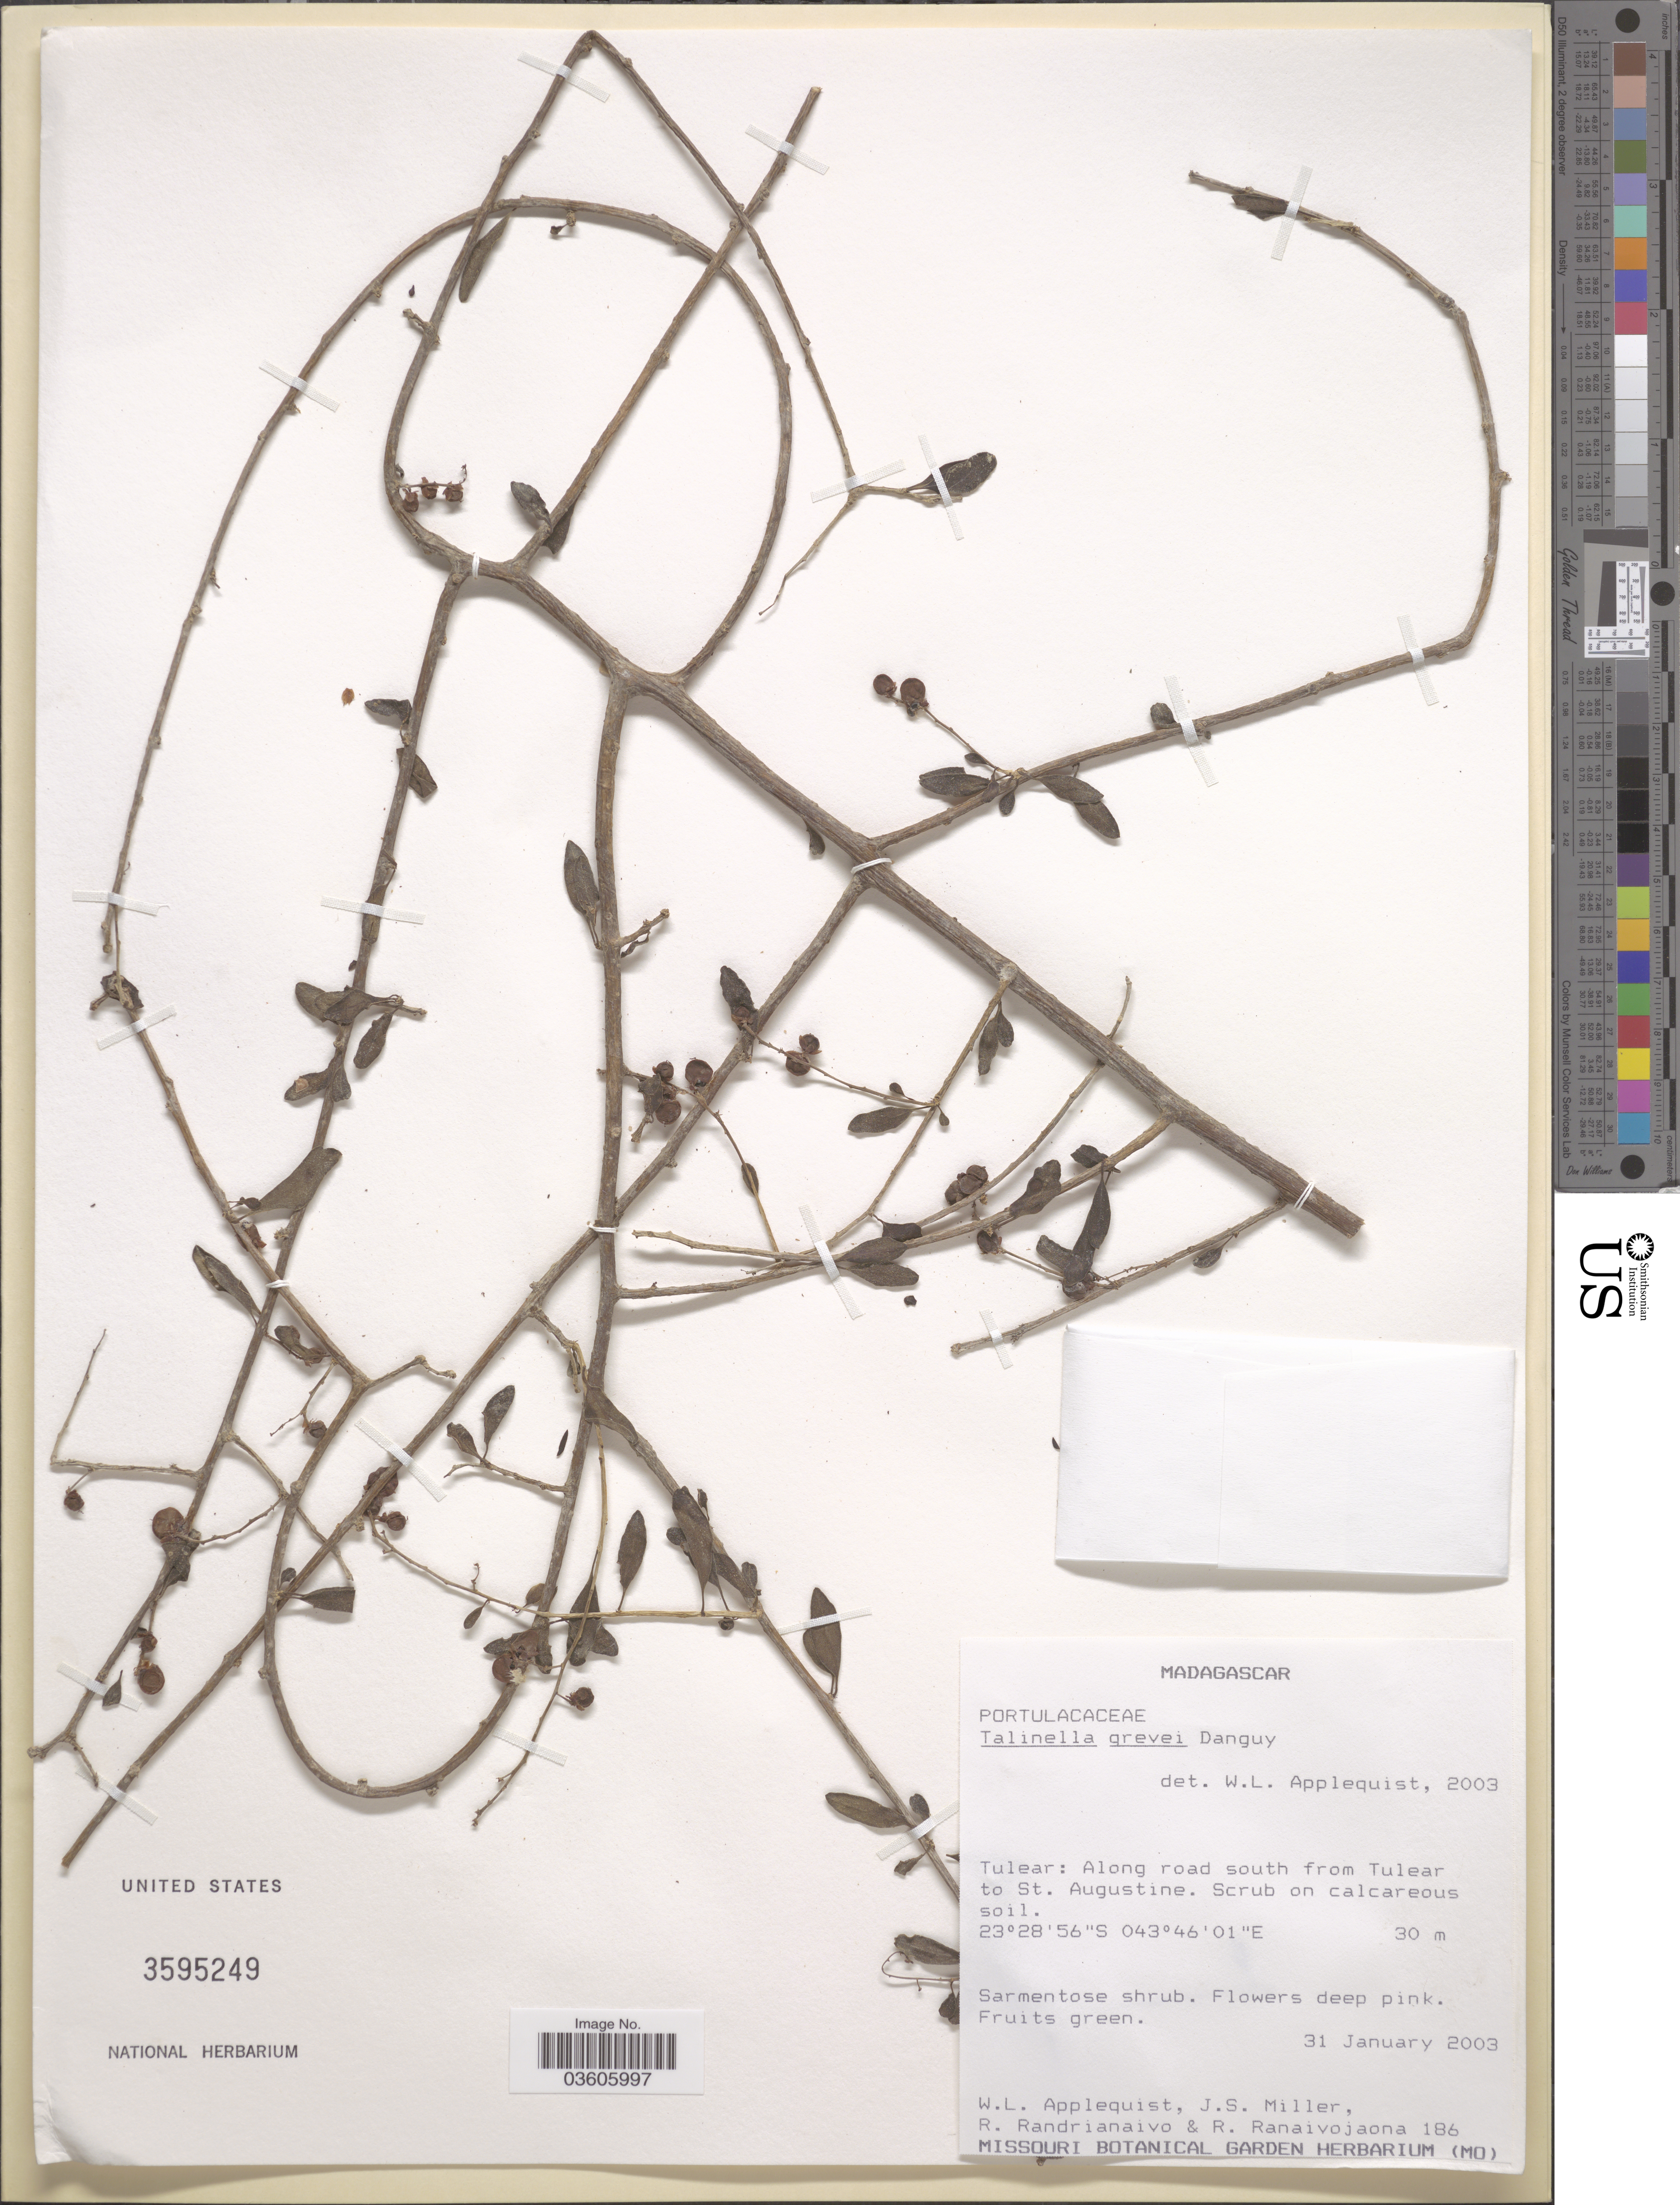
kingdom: Plantae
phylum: Tracheophyta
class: Magnoliopsida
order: Caryophyllales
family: Talinaceae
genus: Talinella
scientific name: Talinella grevei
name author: Danguy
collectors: W. Applequist, J. S. Miller, R. Randrianaivo & R. Ranaivojaona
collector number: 186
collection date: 2003-01-31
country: Madagascar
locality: Tulear: Along road south from Tulear to St. Augustine.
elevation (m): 30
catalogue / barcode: US 3595249